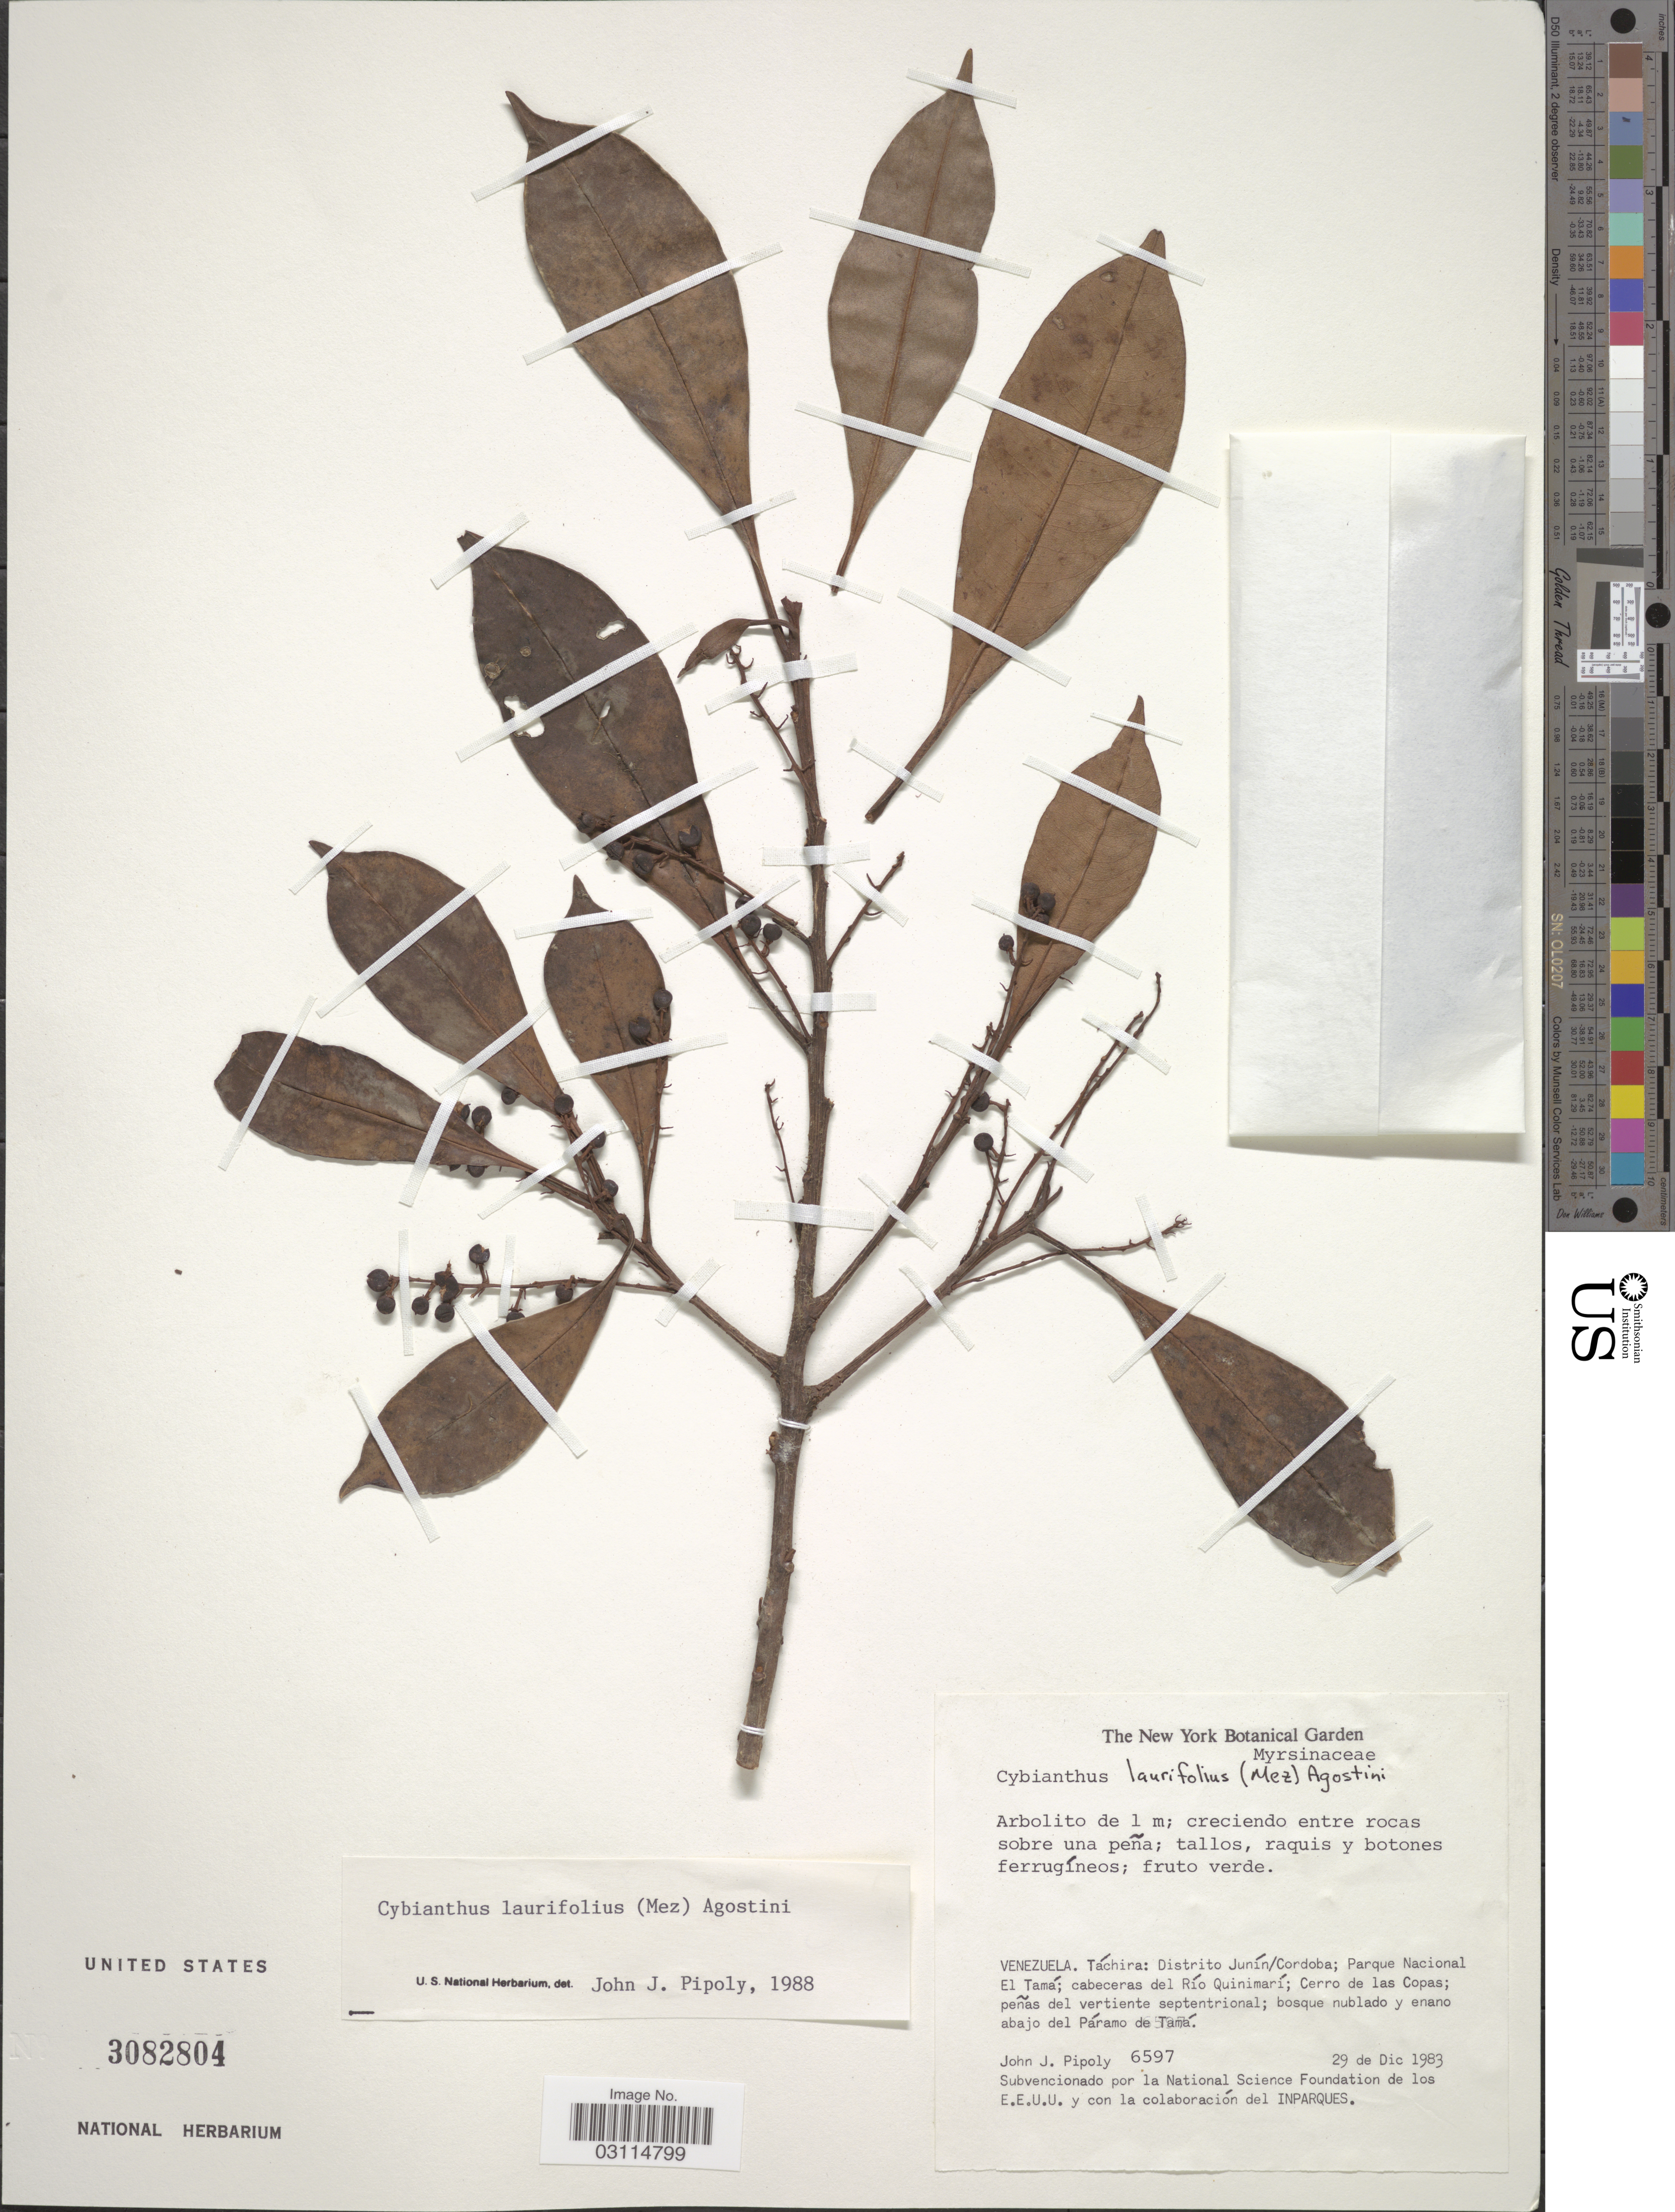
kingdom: Plantae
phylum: Tracheophyta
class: Magnoliopsida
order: Ericales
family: Primulaceae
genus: Cybianthus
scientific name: Cybianthus laurifolius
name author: (Mez) G. Agostini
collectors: J. J. Pipoly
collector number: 6597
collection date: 1983-12-29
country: Venezuela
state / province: Tachira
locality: Distrito Junín/ Cordoba; Parque Nacional El Tamá; cabeceras del Río Quinimarí; Cerro de las Copas. Bosque nublado y enano abajo del Páramo de Tamá.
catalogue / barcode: US 3082804